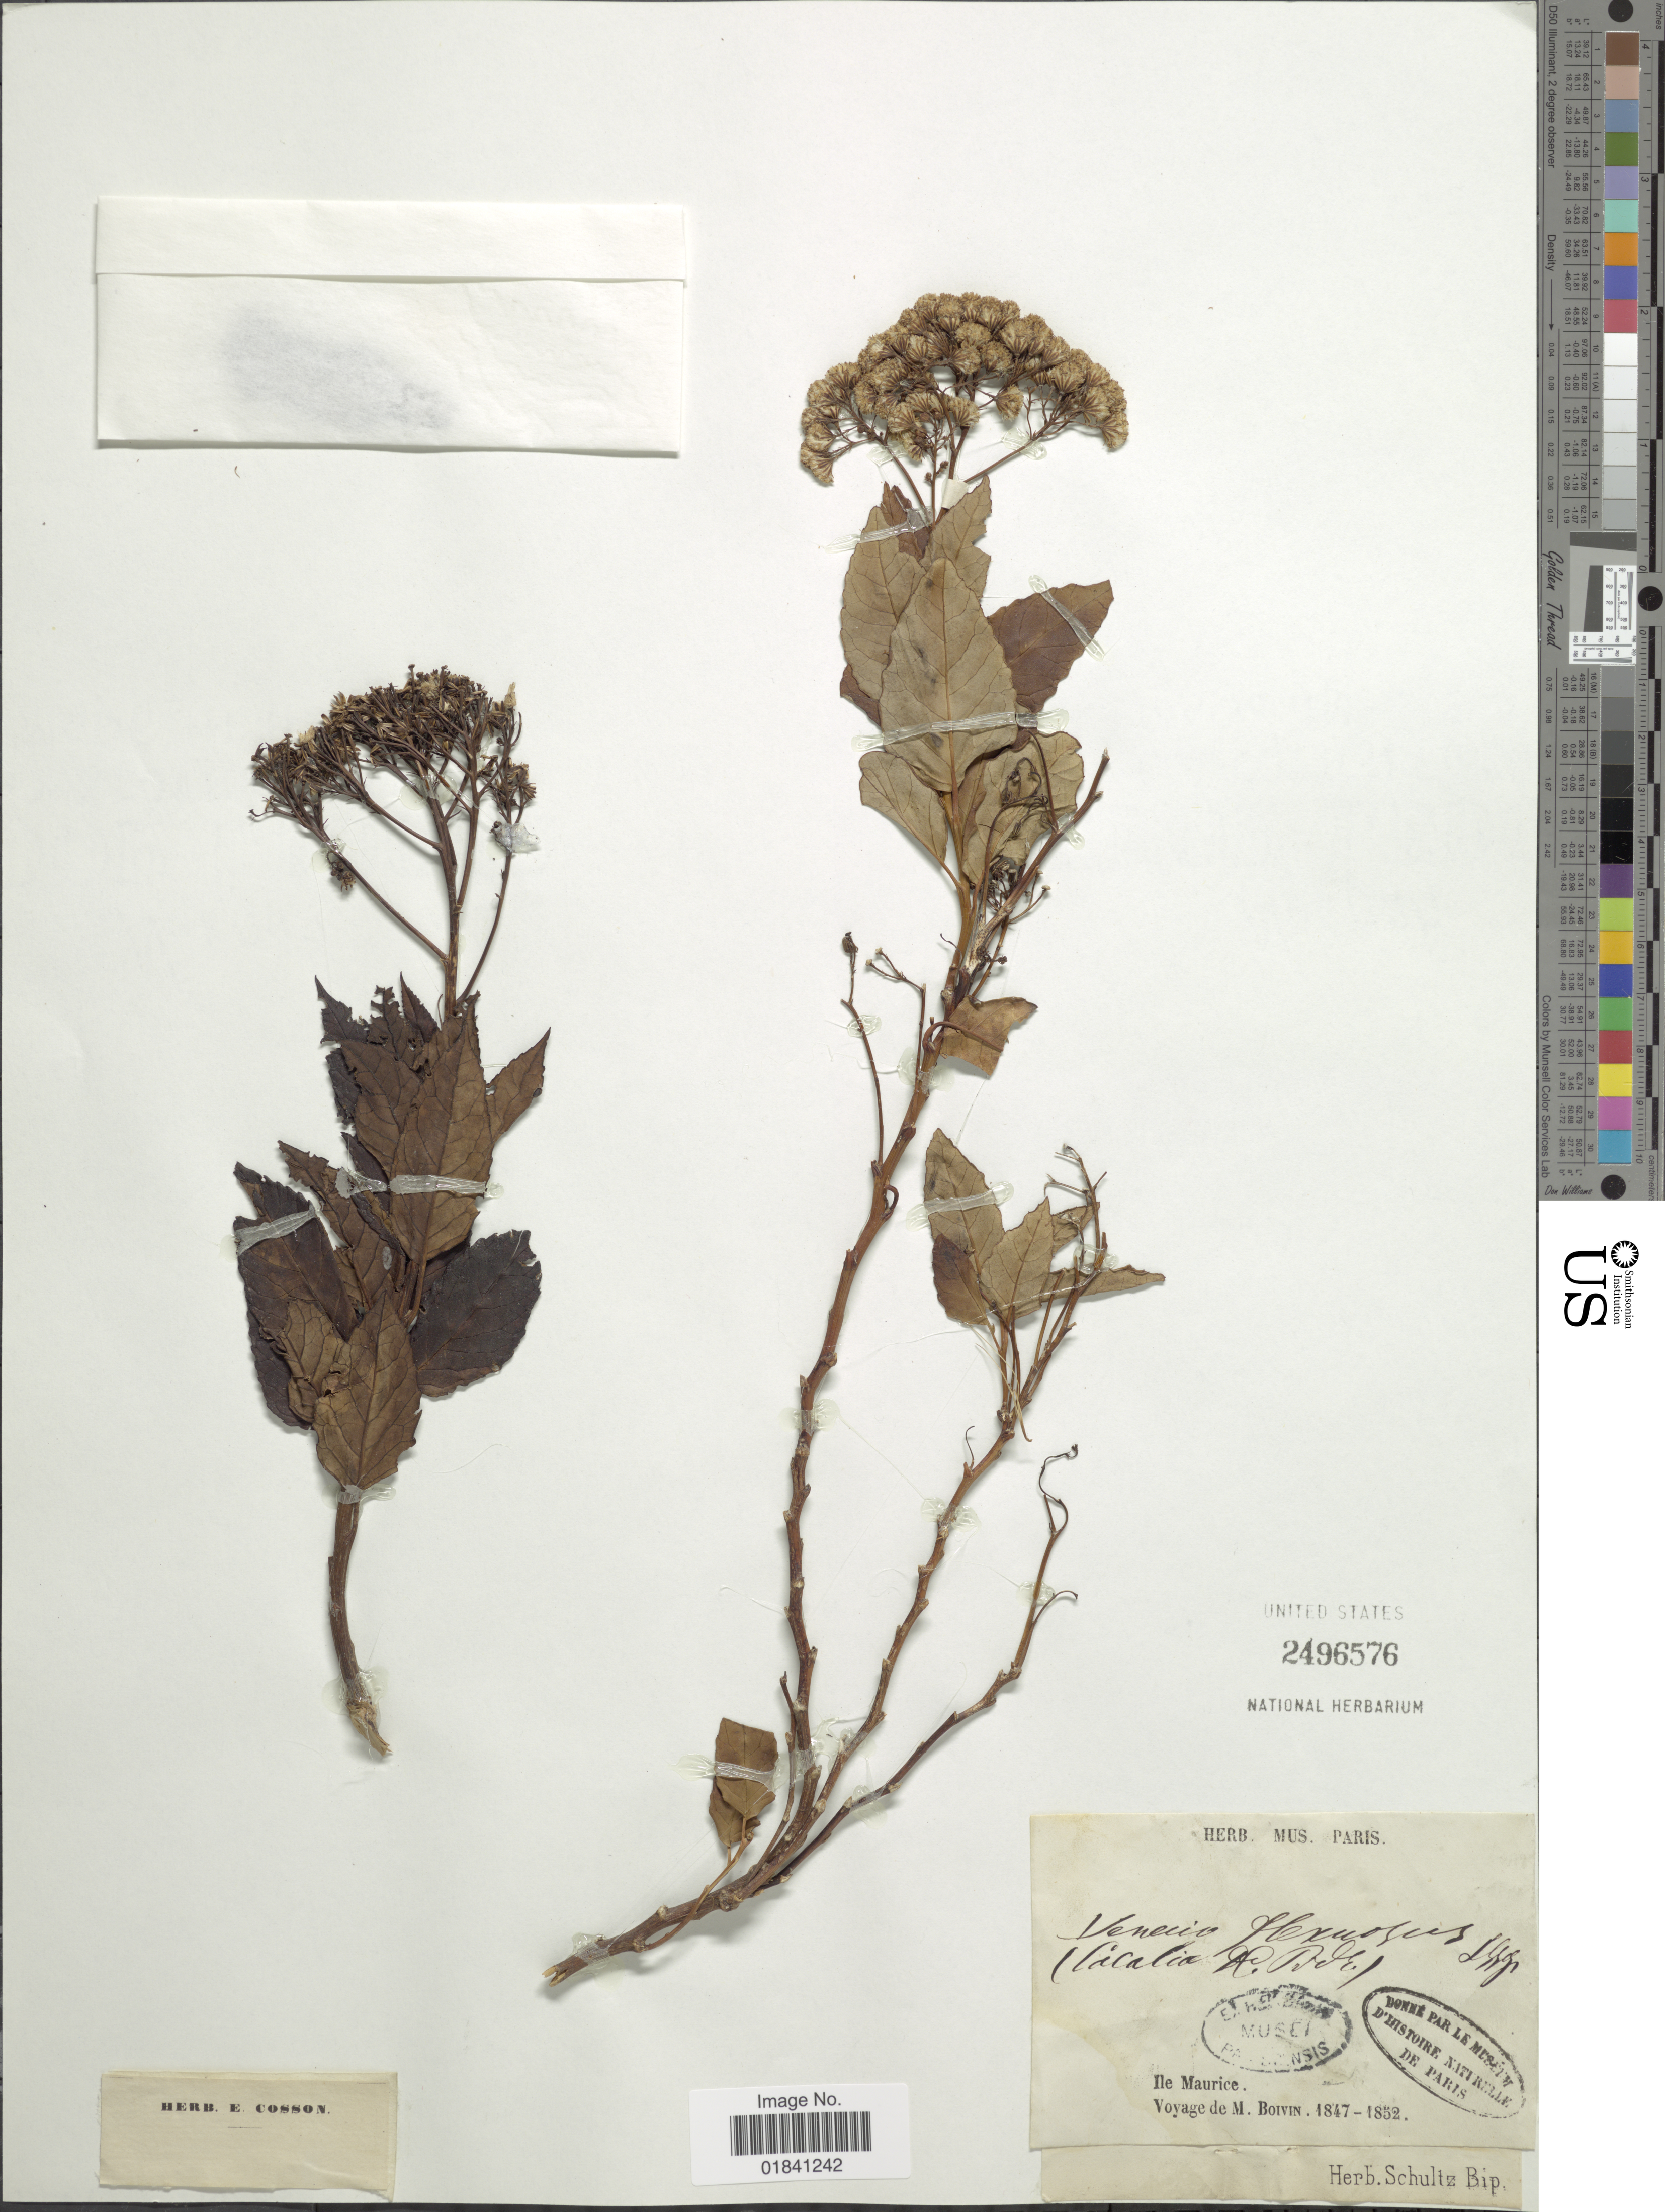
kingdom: Plantae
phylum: Tracheophyta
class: Magnoliopsida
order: Asterales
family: Asteraceae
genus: Senecio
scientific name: Senecio flexuosus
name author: (Lam.) Less.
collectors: M. Boivin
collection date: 1847/1852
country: Mauritius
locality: Ile Maurice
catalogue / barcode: US 2496576